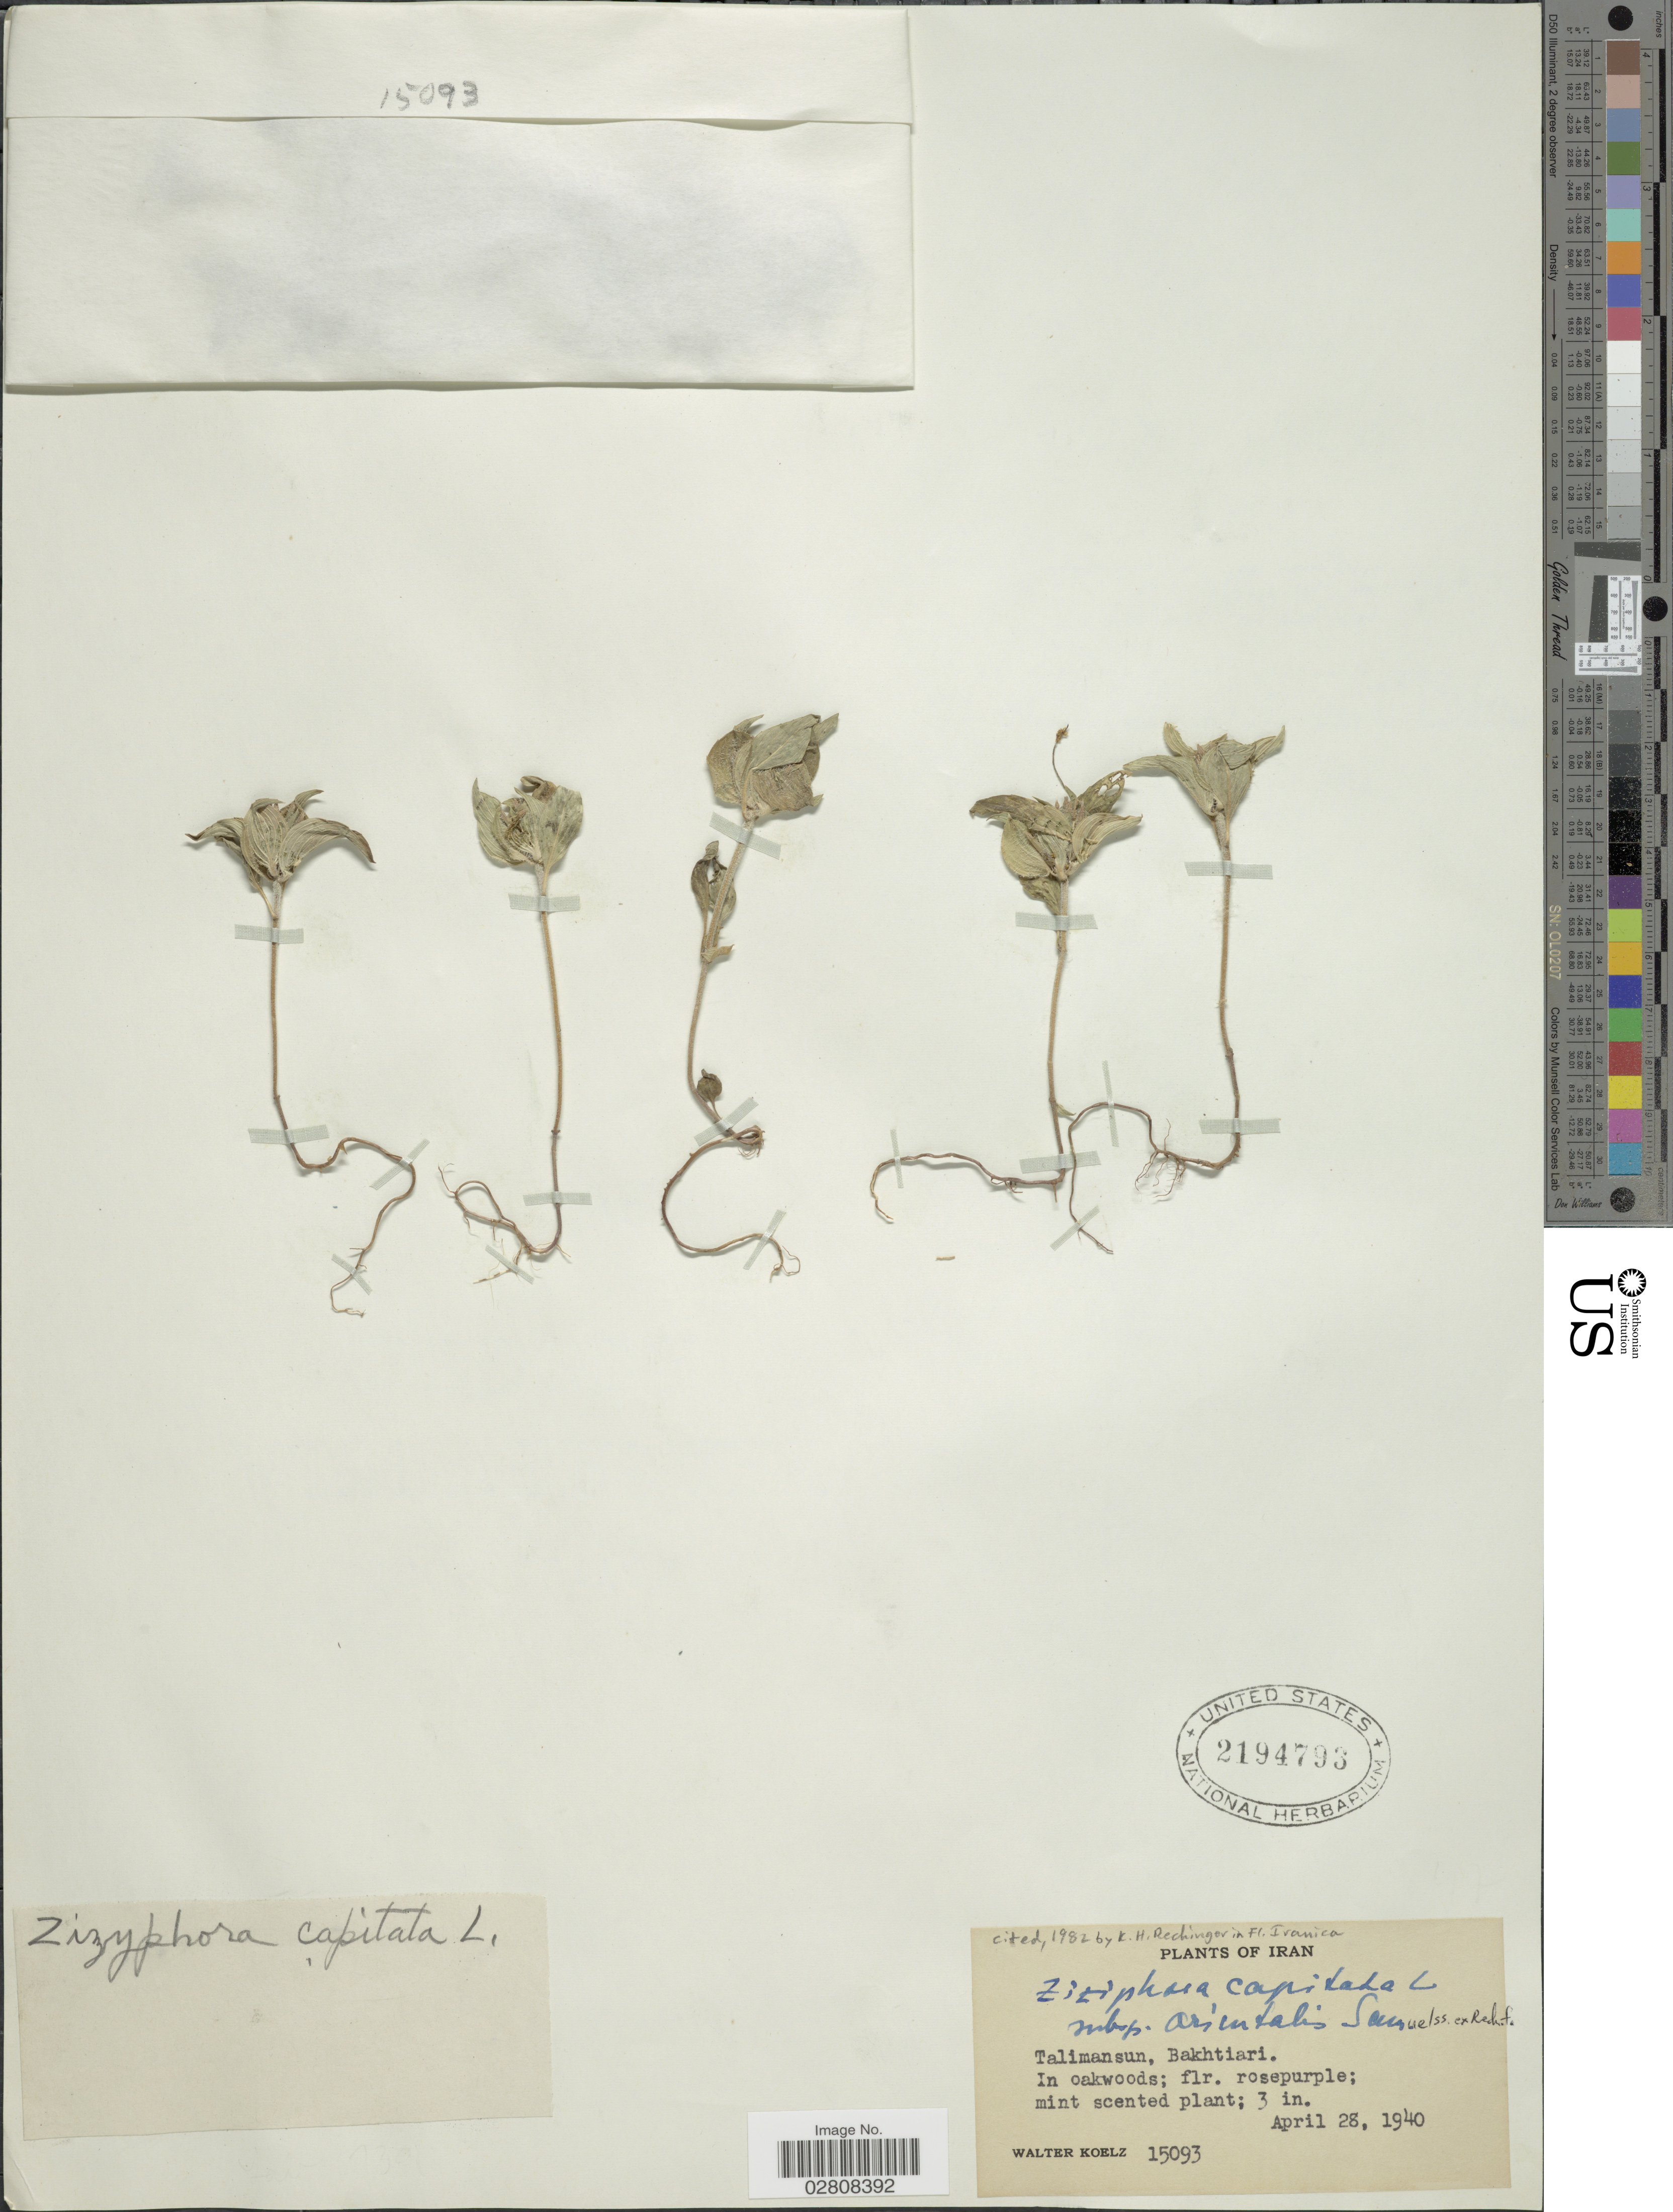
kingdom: Plantae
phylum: Tracheophyta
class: Magnoliopsida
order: Lamiales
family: Lamiaceae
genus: Ziziphora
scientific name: Ziziphora capitata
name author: L.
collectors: W. N. Koelz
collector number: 15093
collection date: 1940-04-28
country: Iran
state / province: Chahar Mahaal and Bakhtiari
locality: Talimansun, Bakhtiari.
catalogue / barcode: US 2194793